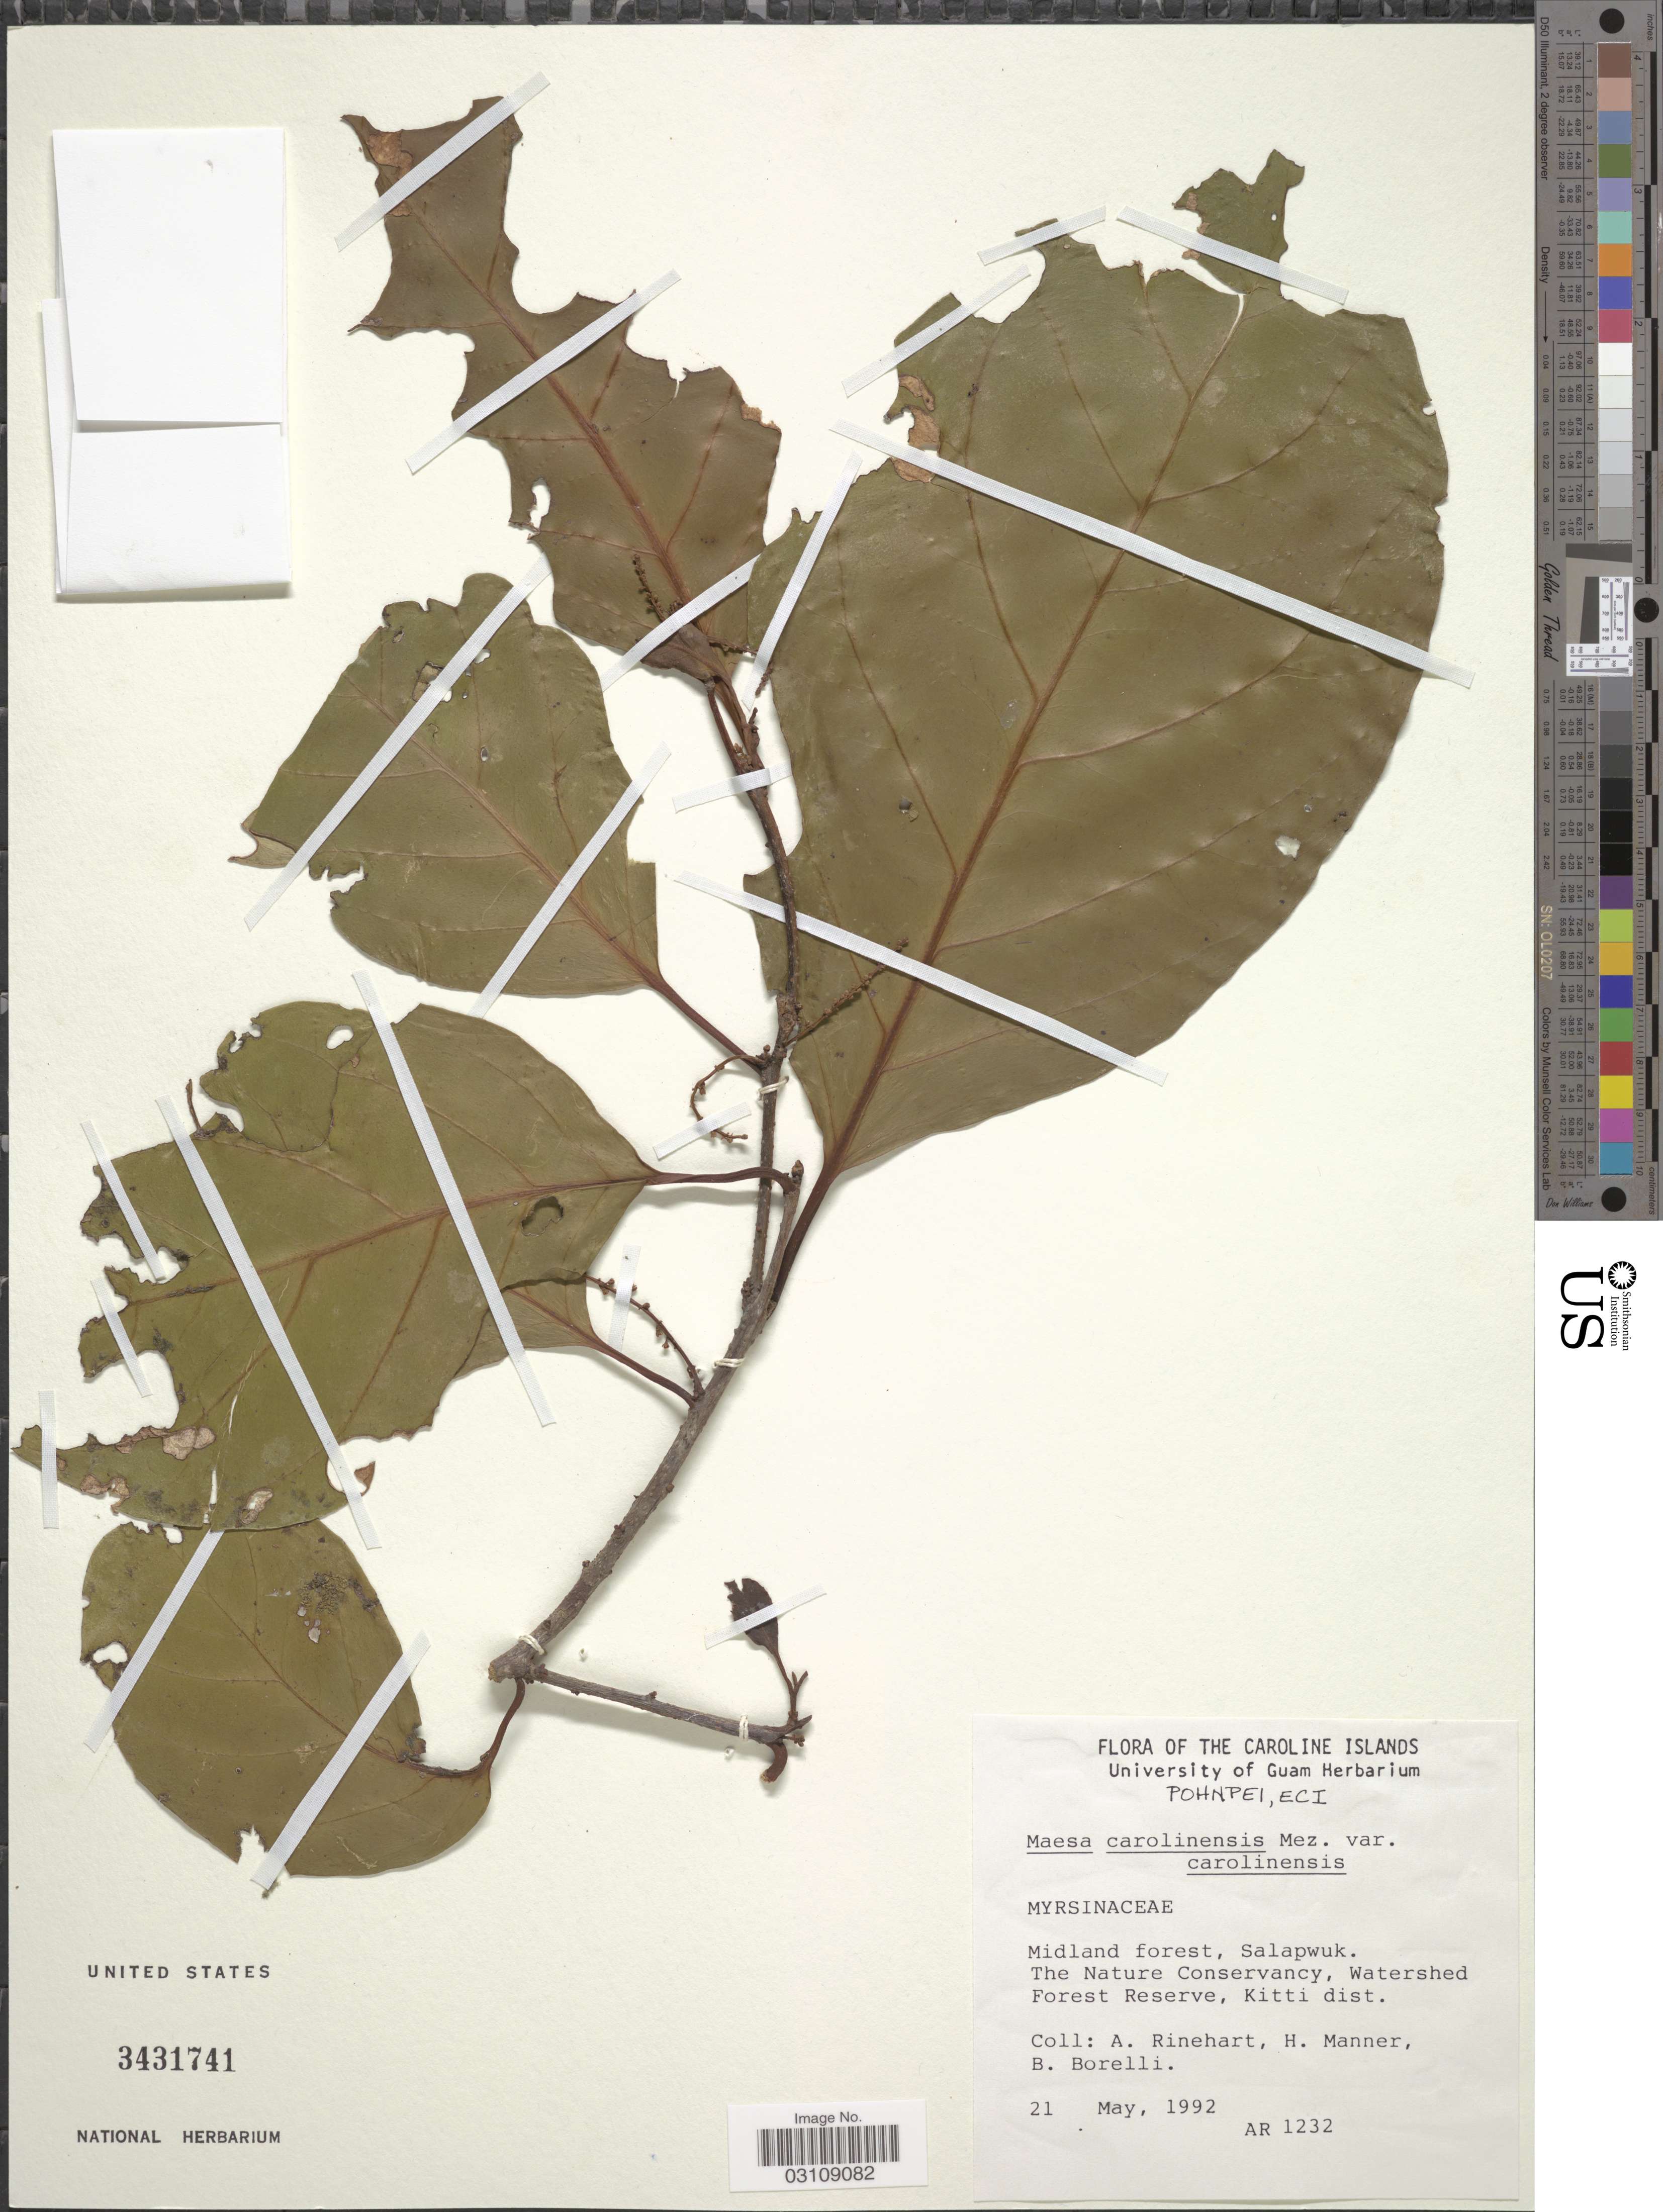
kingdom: Plantae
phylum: Tracheophyta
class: Magnoliopsida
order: Ericales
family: Primulaceae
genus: Maesa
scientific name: Maesa carolinensis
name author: Mez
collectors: A. Rinehart, H. Manner & B. Borelli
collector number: AR1232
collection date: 1992-05-21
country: Micronesia, Federated States of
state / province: Pohnpei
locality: The Caroline Islands, Pohnpei, Eci, Midland forest, Salapwuk. The Nature Conservancy, Watershed Forest Reserve, Kitti dist.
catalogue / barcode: US 3431741